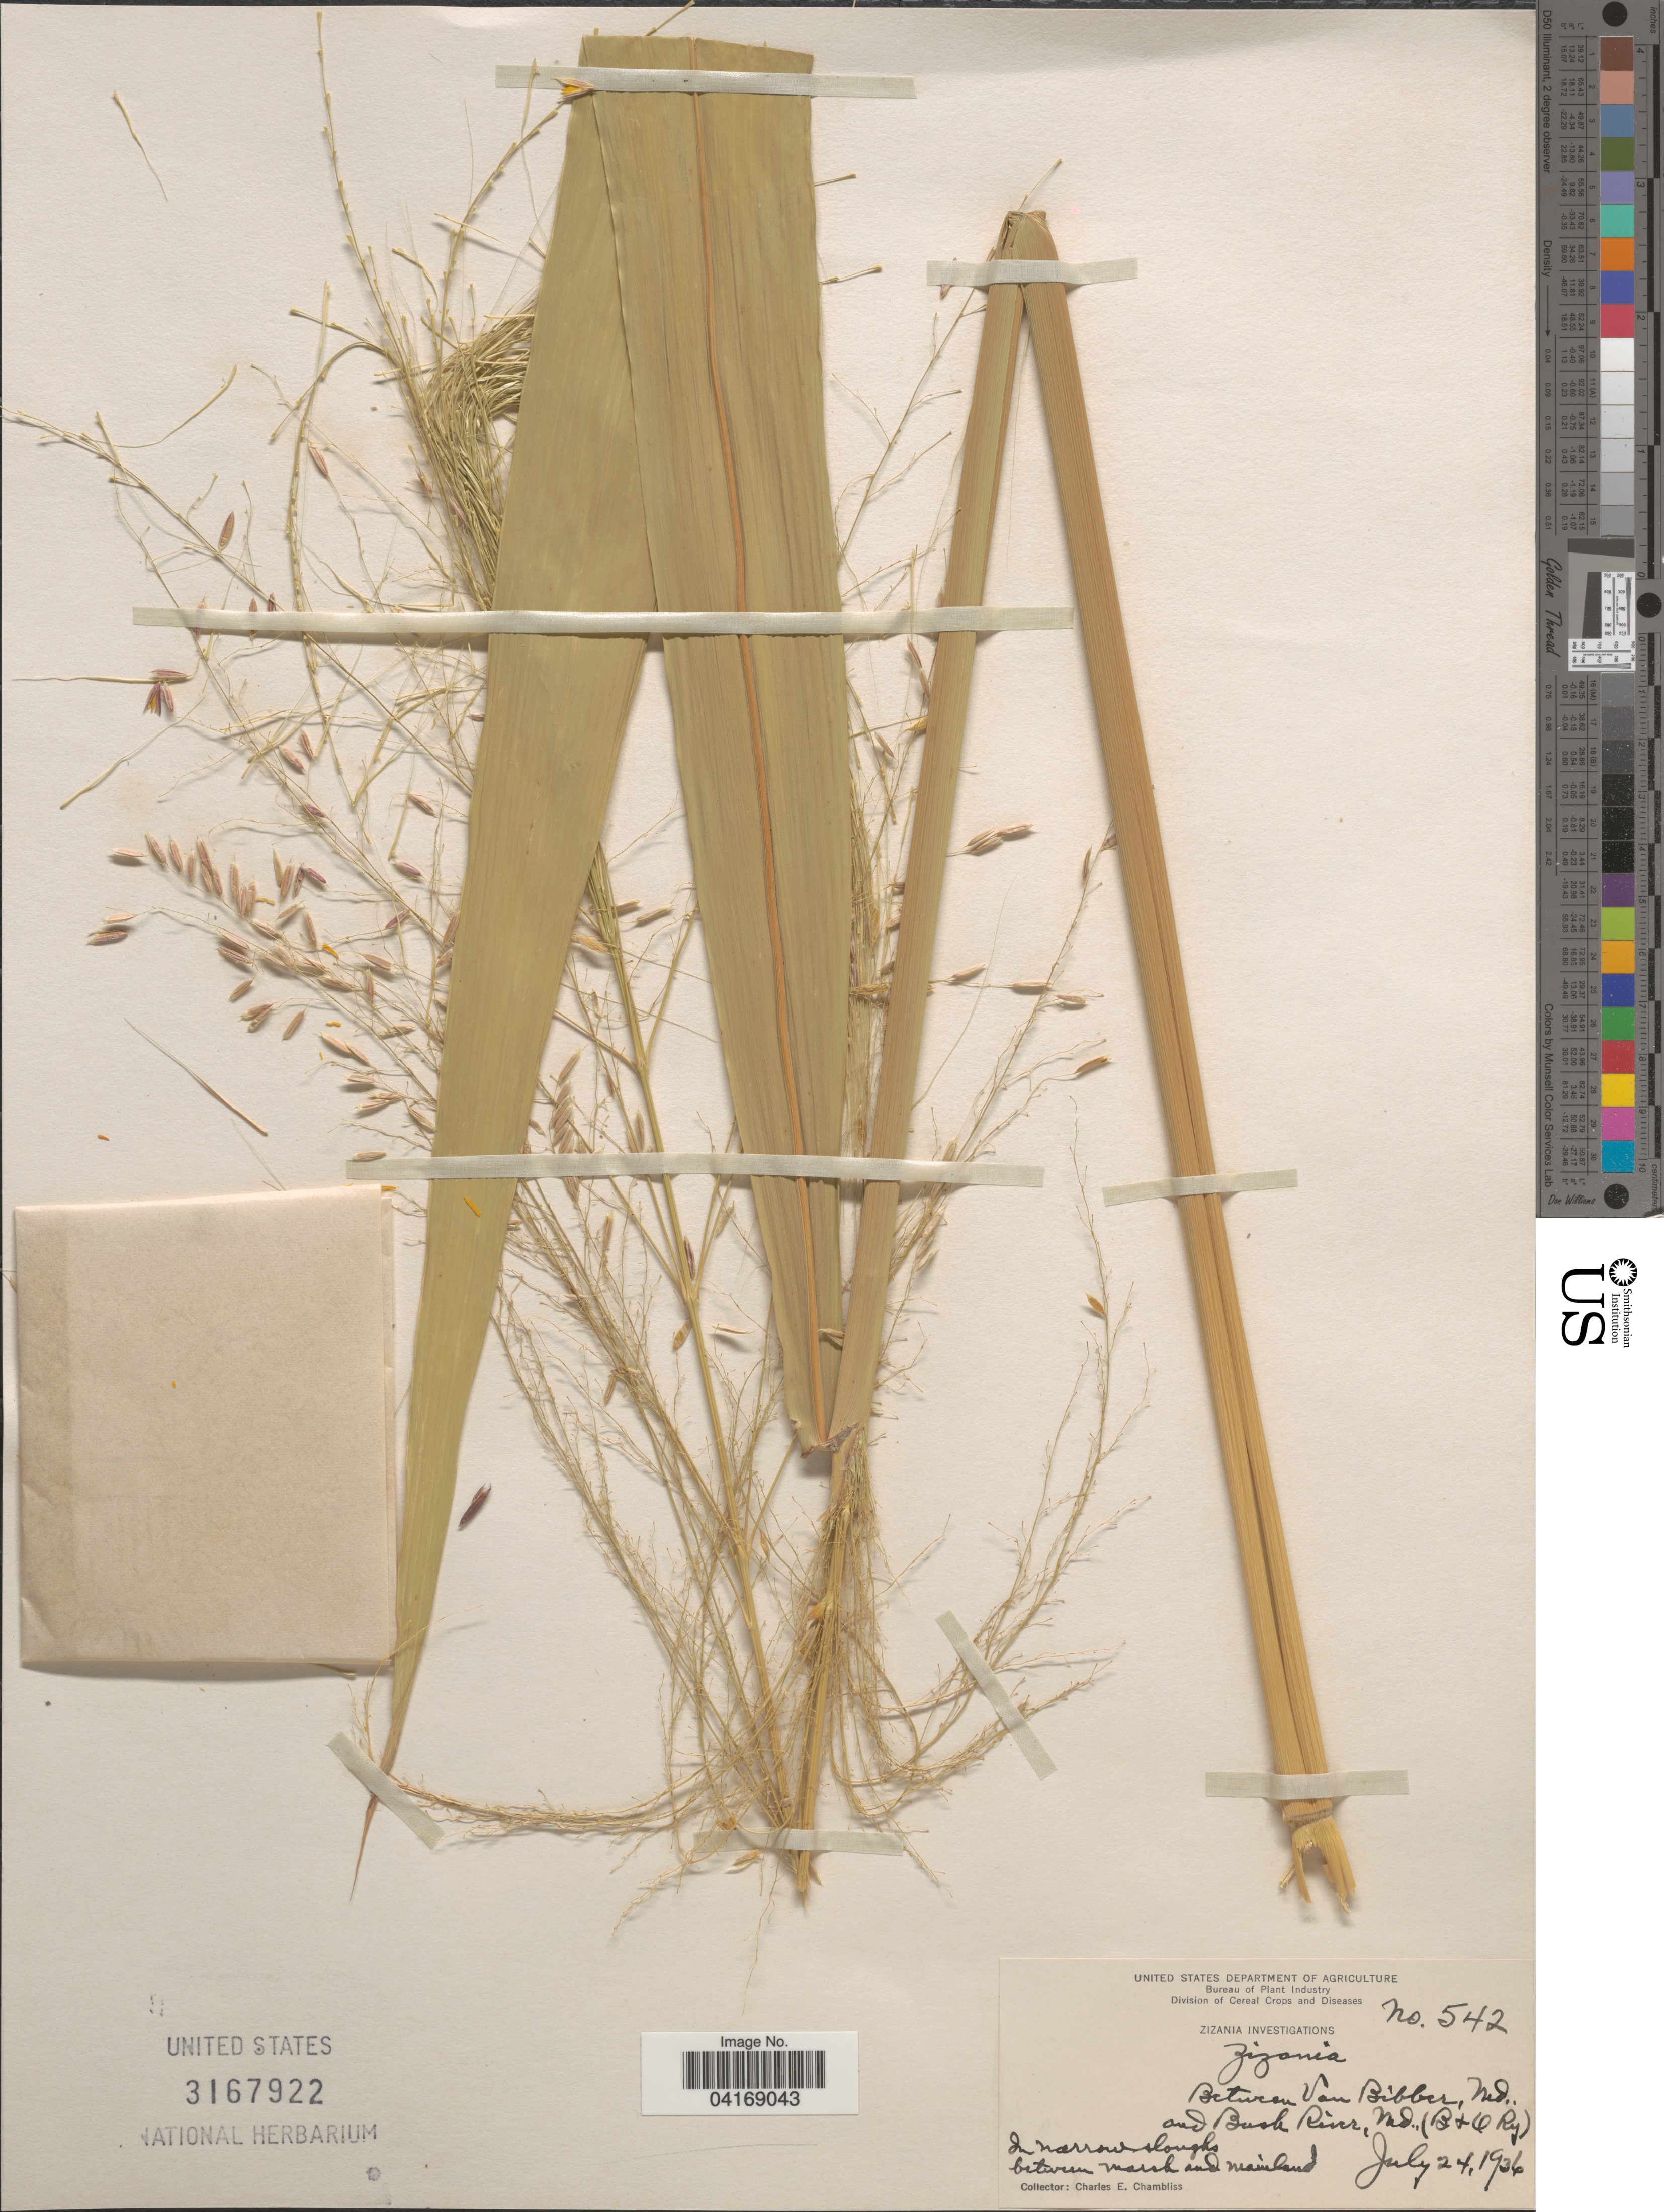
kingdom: Plantae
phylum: Tracheophyta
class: Liliopsida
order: Poales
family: Poaceae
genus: Zizania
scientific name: Zizania sp.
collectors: C. Chambliss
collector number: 542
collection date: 1936-07-24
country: United States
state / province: Maryland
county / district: Harford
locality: Between Van Bibber, Md., and Bush River., Md. (B+ Q Ry).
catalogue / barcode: US 3167922